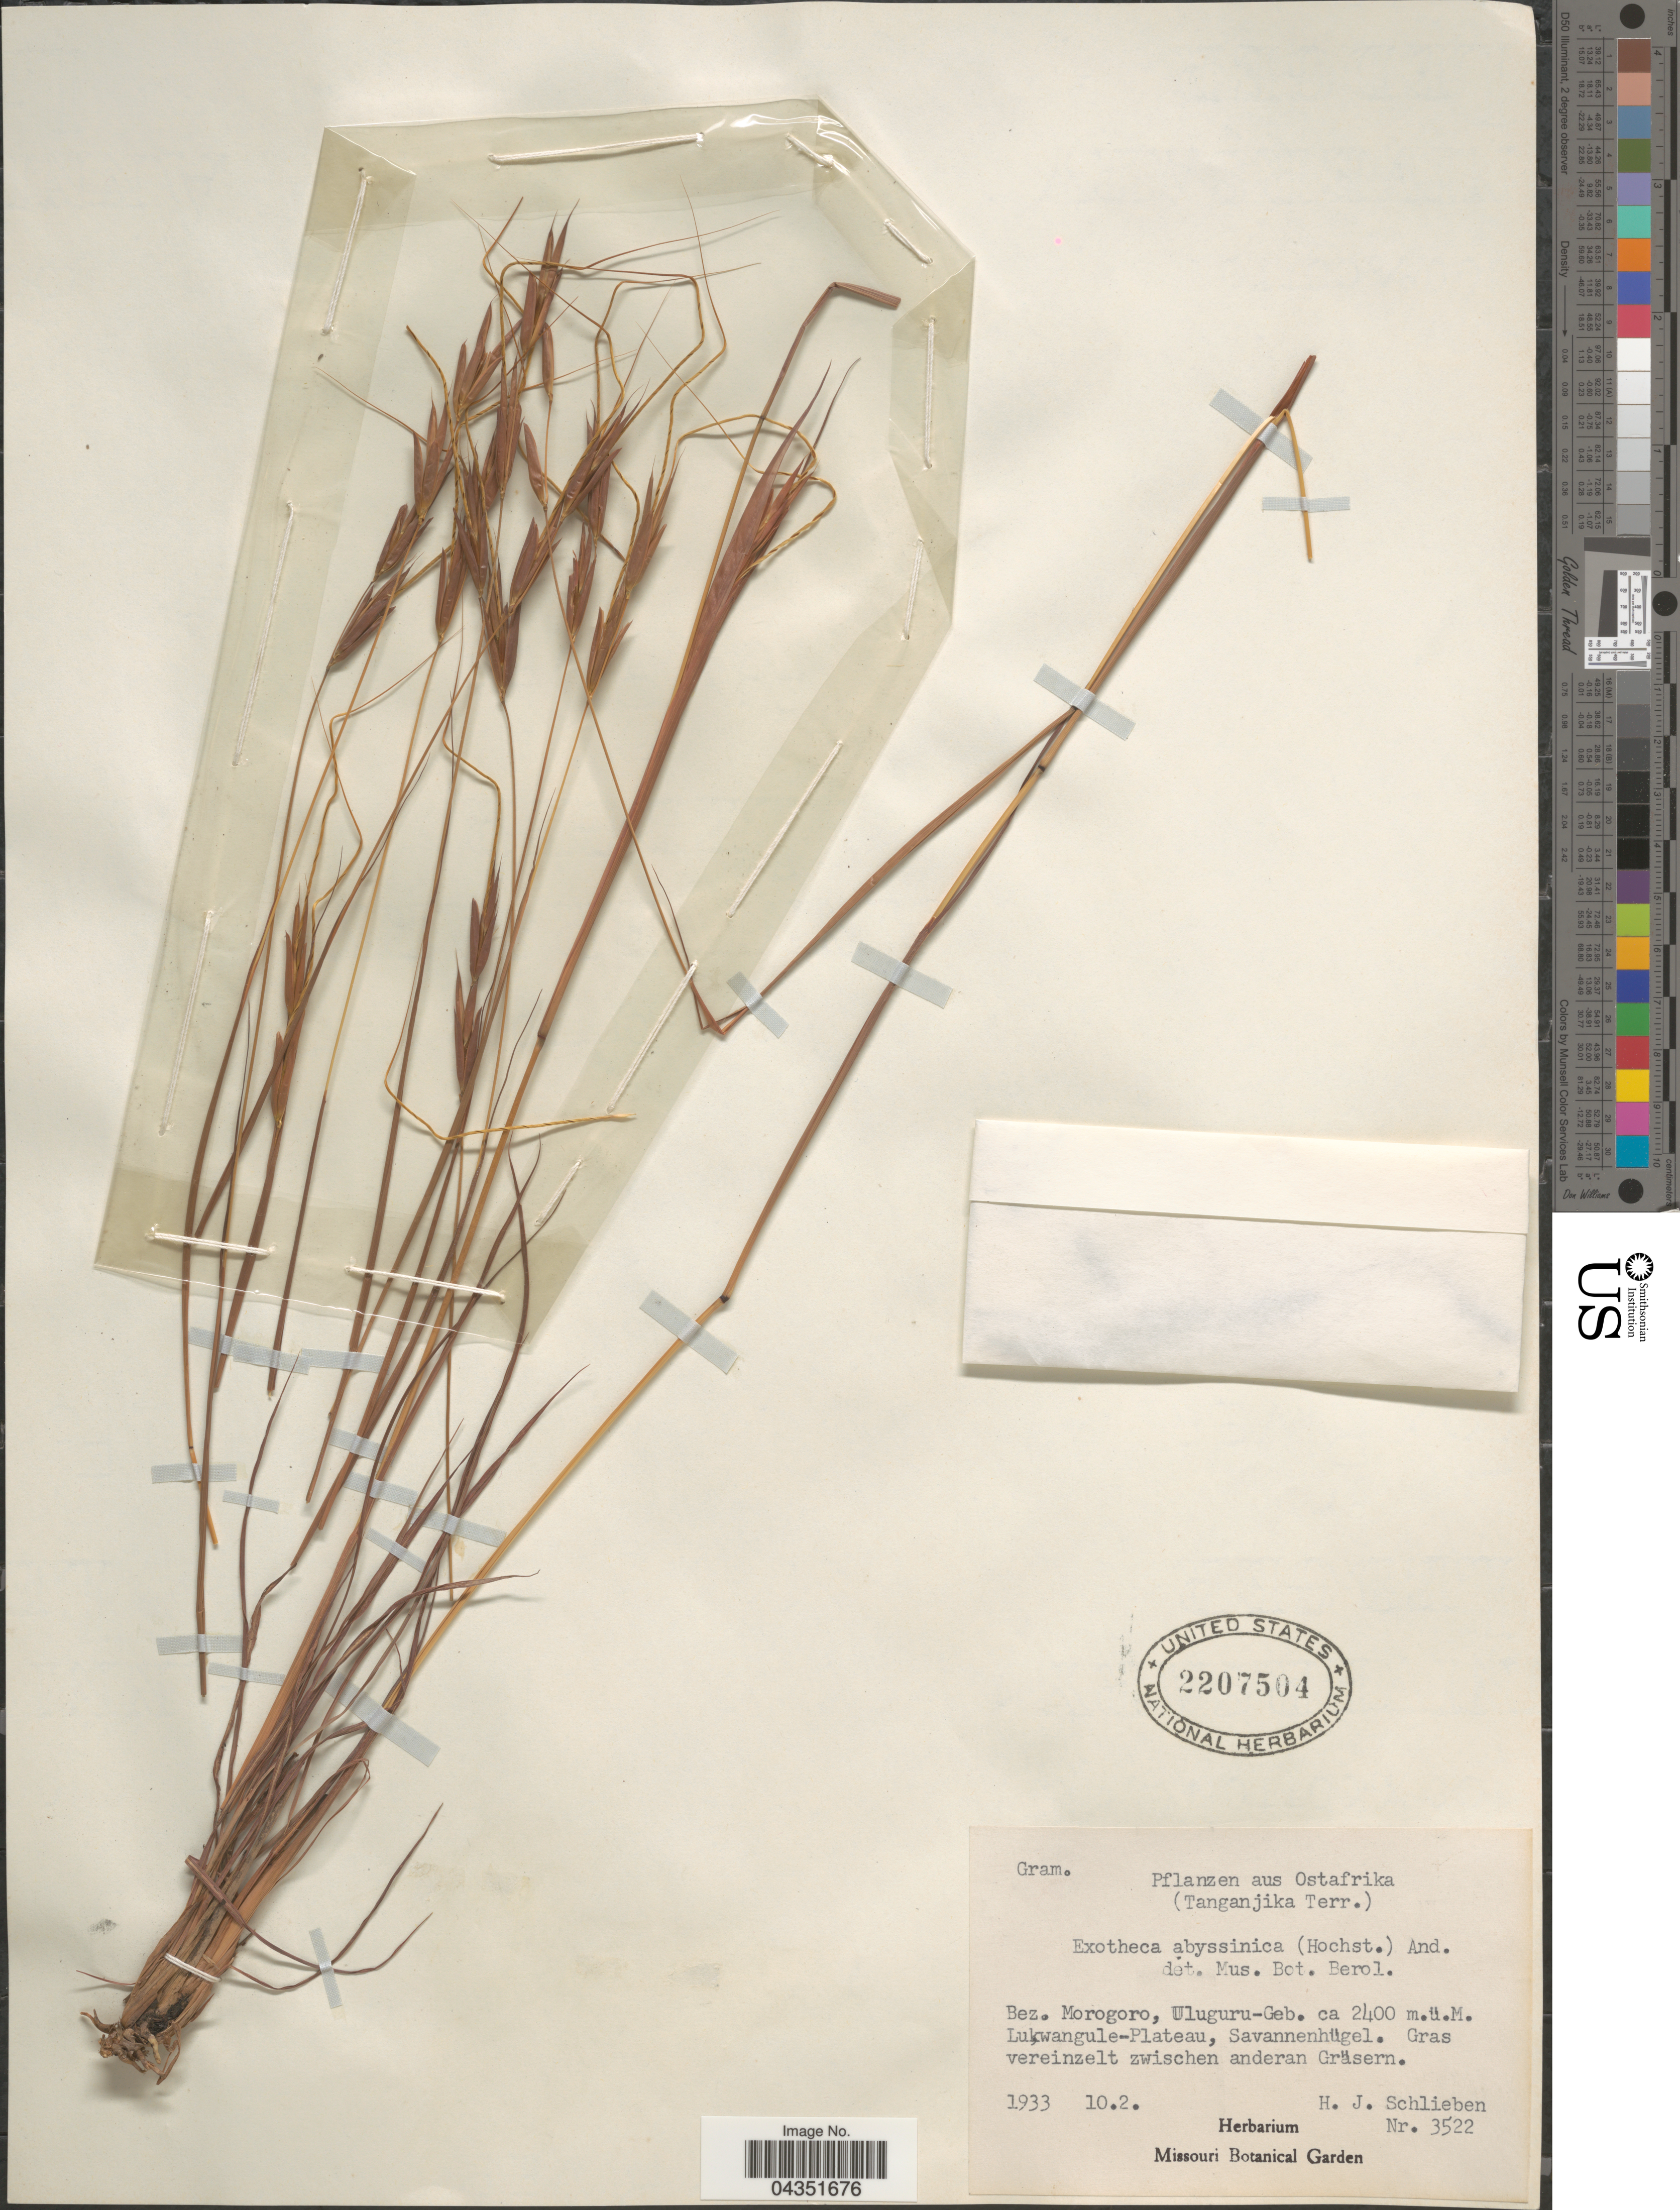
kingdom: Plantae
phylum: Tracheophyta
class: Liliopsida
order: Poales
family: Poaceae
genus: Exotheca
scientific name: Exotheca abyssinica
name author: (Hochst. ex A. Rich.) Andersson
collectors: H. J. Schlieben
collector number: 3522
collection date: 1933-02-10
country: Tanzania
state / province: Morogoro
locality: Ostafrika (Tanganjika Terr.). Bez. Morogoro, Uluguru-geb.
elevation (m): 2400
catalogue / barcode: US 2207504